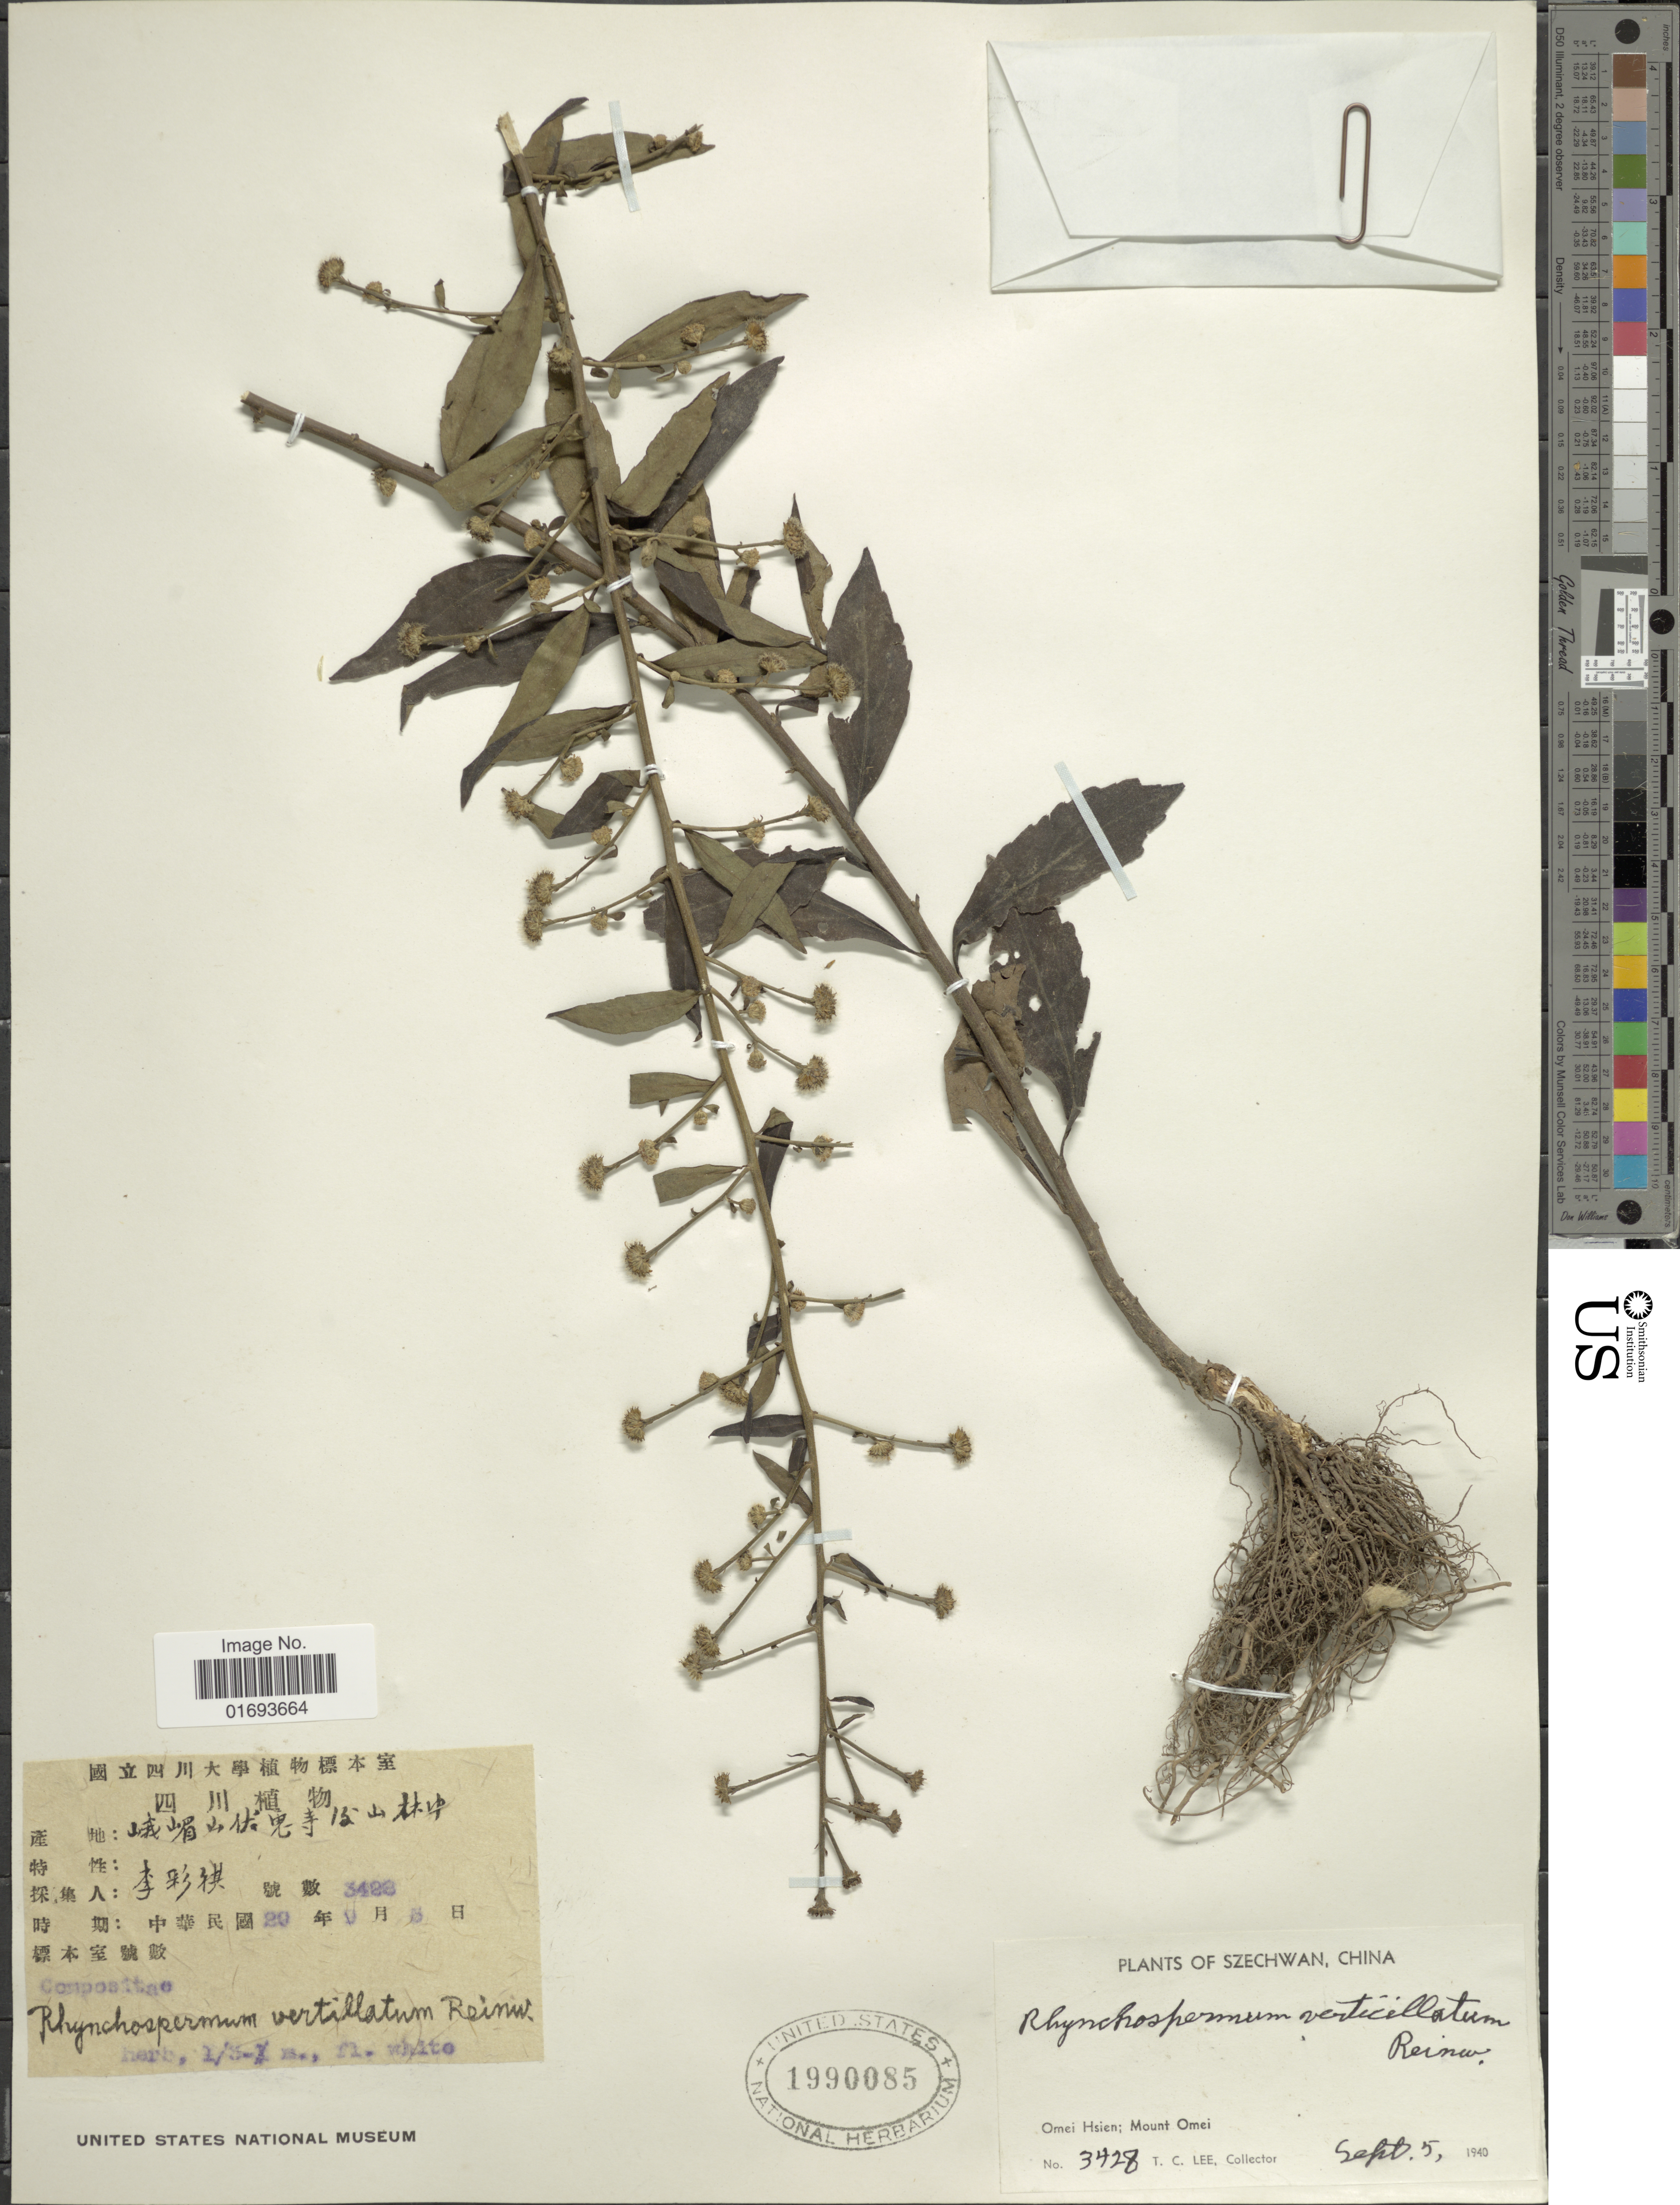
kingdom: Plantae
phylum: Tracheophyta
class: Magnoliopsida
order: Asterales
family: Asteraceae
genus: Rhynchospermum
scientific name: Rhynchospermum verticillatum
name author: Reinw.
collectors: T. Lee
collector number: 3428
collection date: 1940-09-05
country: China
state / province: Sichuan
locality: Szechwan, China. Omei Hsien; Mount Omei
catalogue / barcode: US 1990085